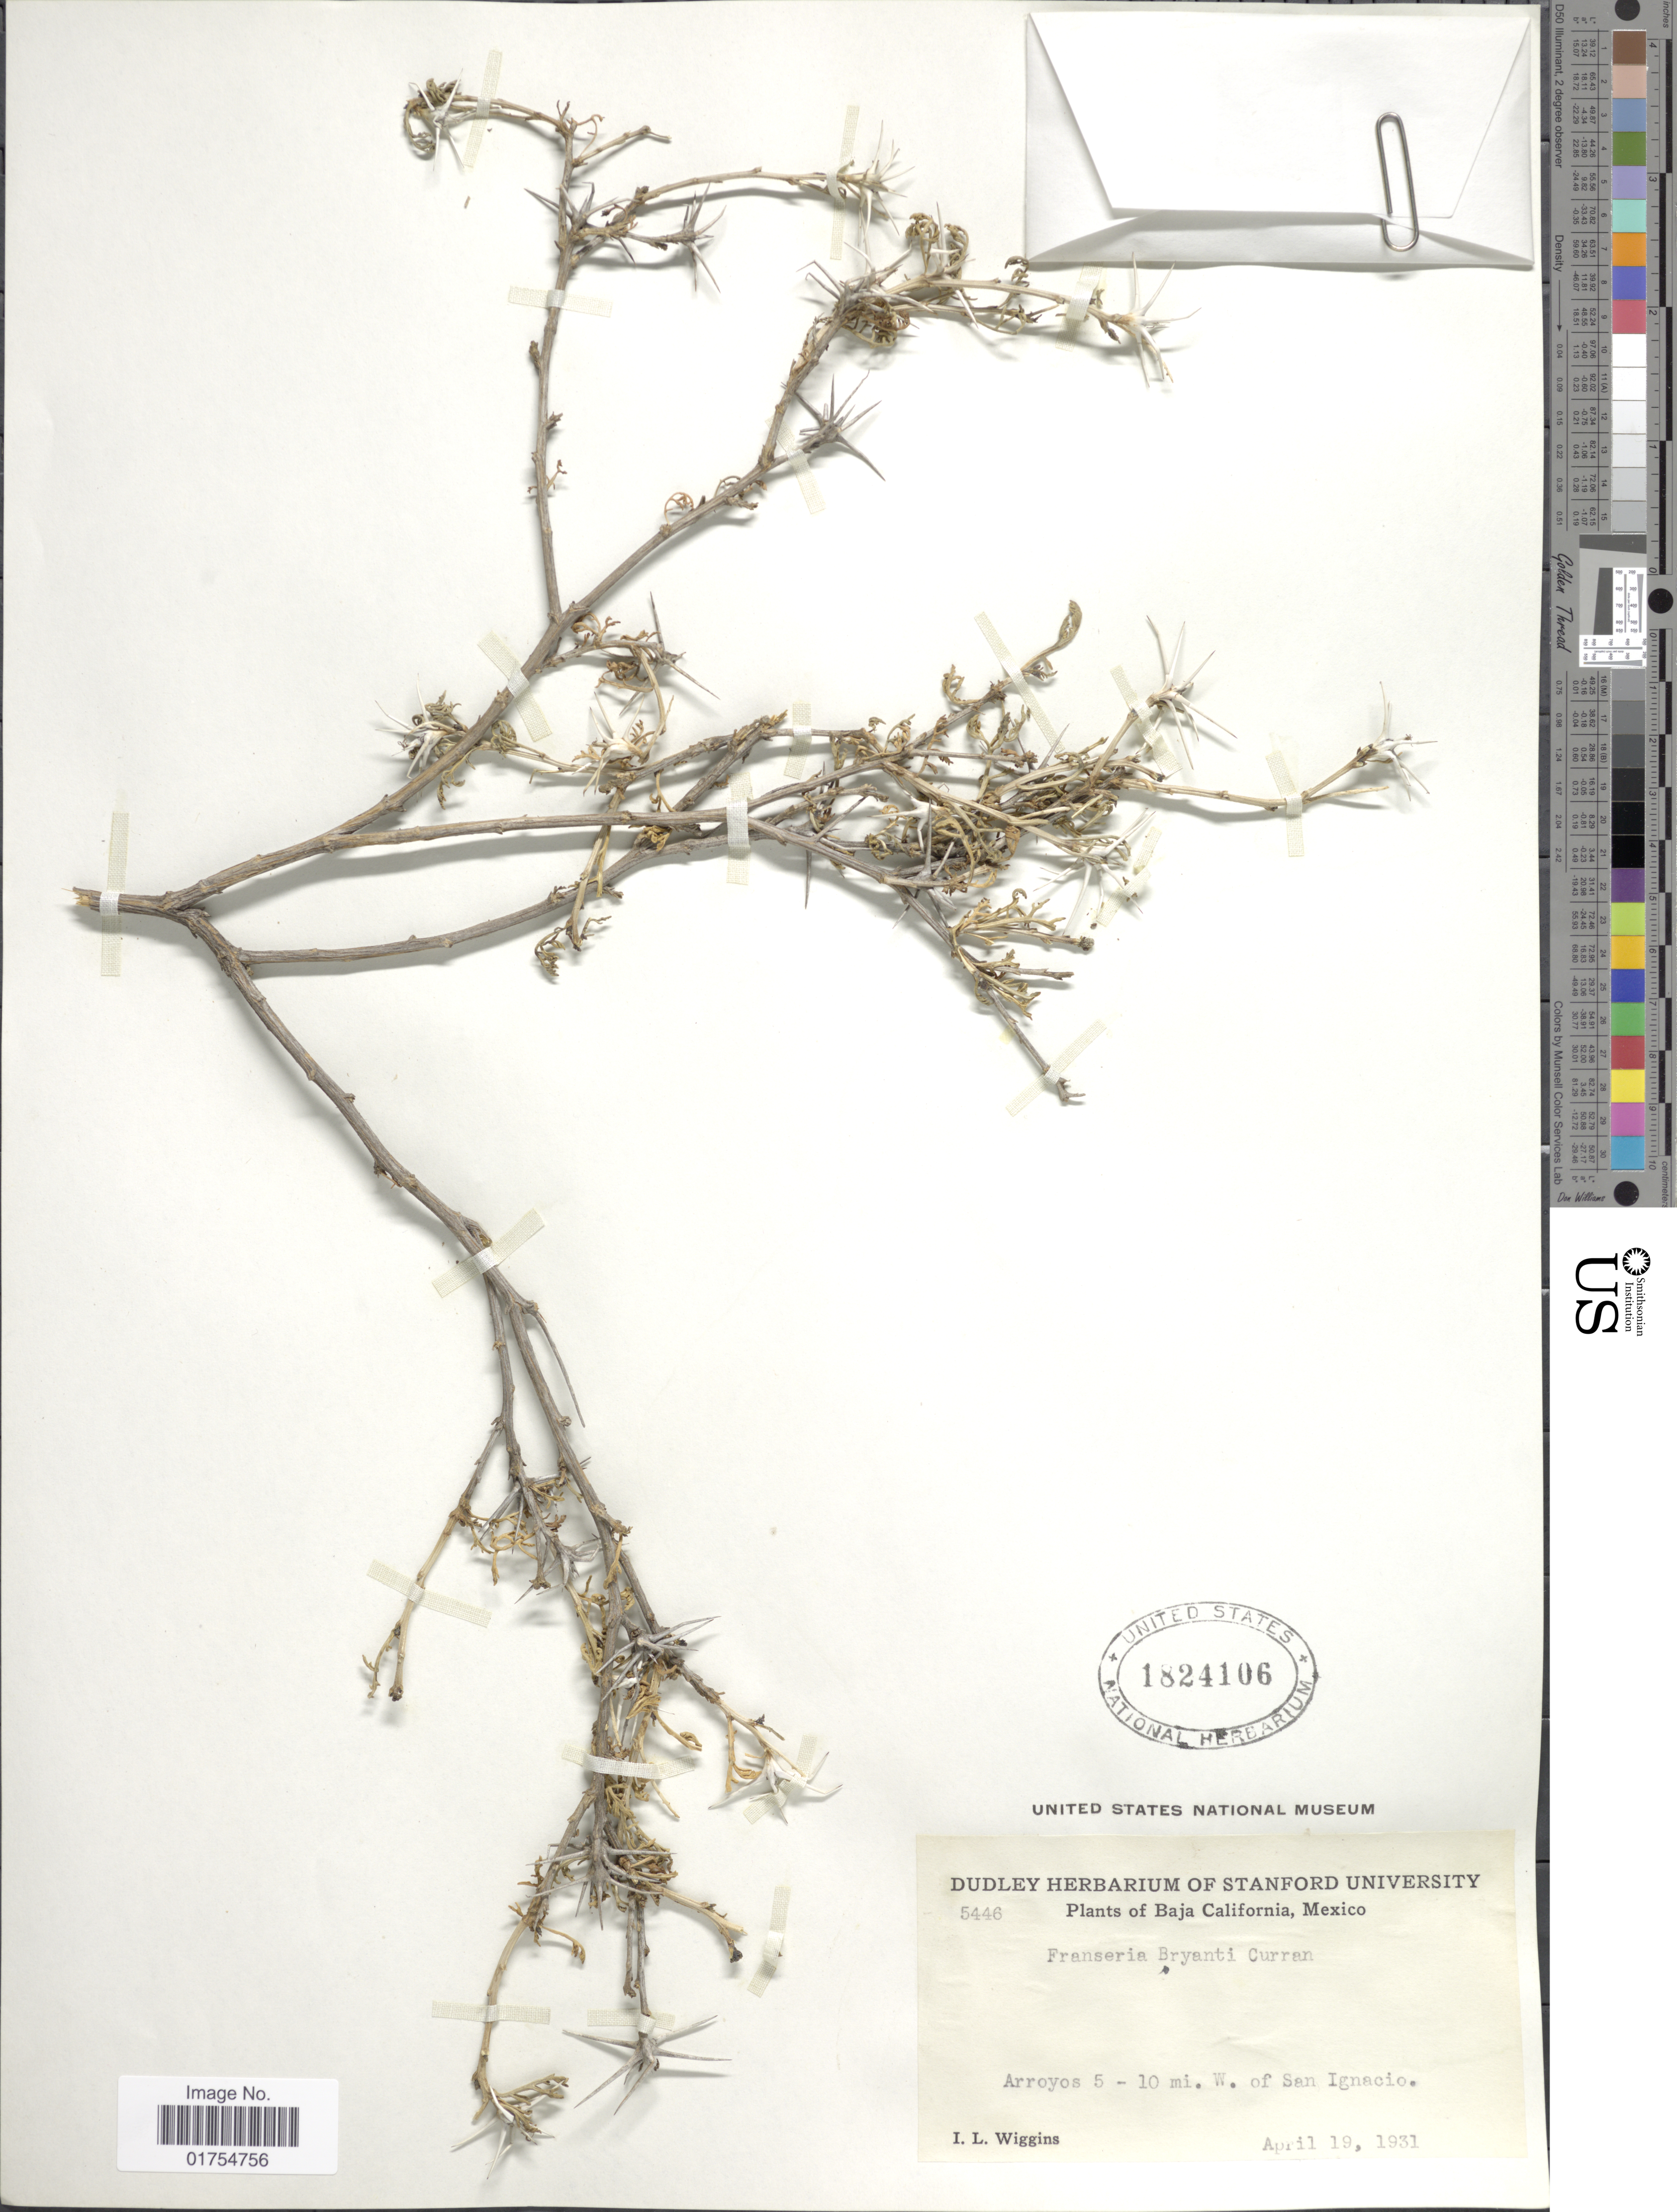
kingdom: Plantae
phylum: Tracheophyta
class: Magnoliopsida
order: Asterales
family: Asteraceae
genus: Franseria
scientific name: Franseria bryantii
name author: Curran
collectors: I. L. Wiggins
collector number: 5446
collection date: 1931-04-19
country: Mexico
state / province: Baja California Sur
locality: Arroyos 5-10 mi W. of San Ignacio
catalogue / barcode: US 1824106